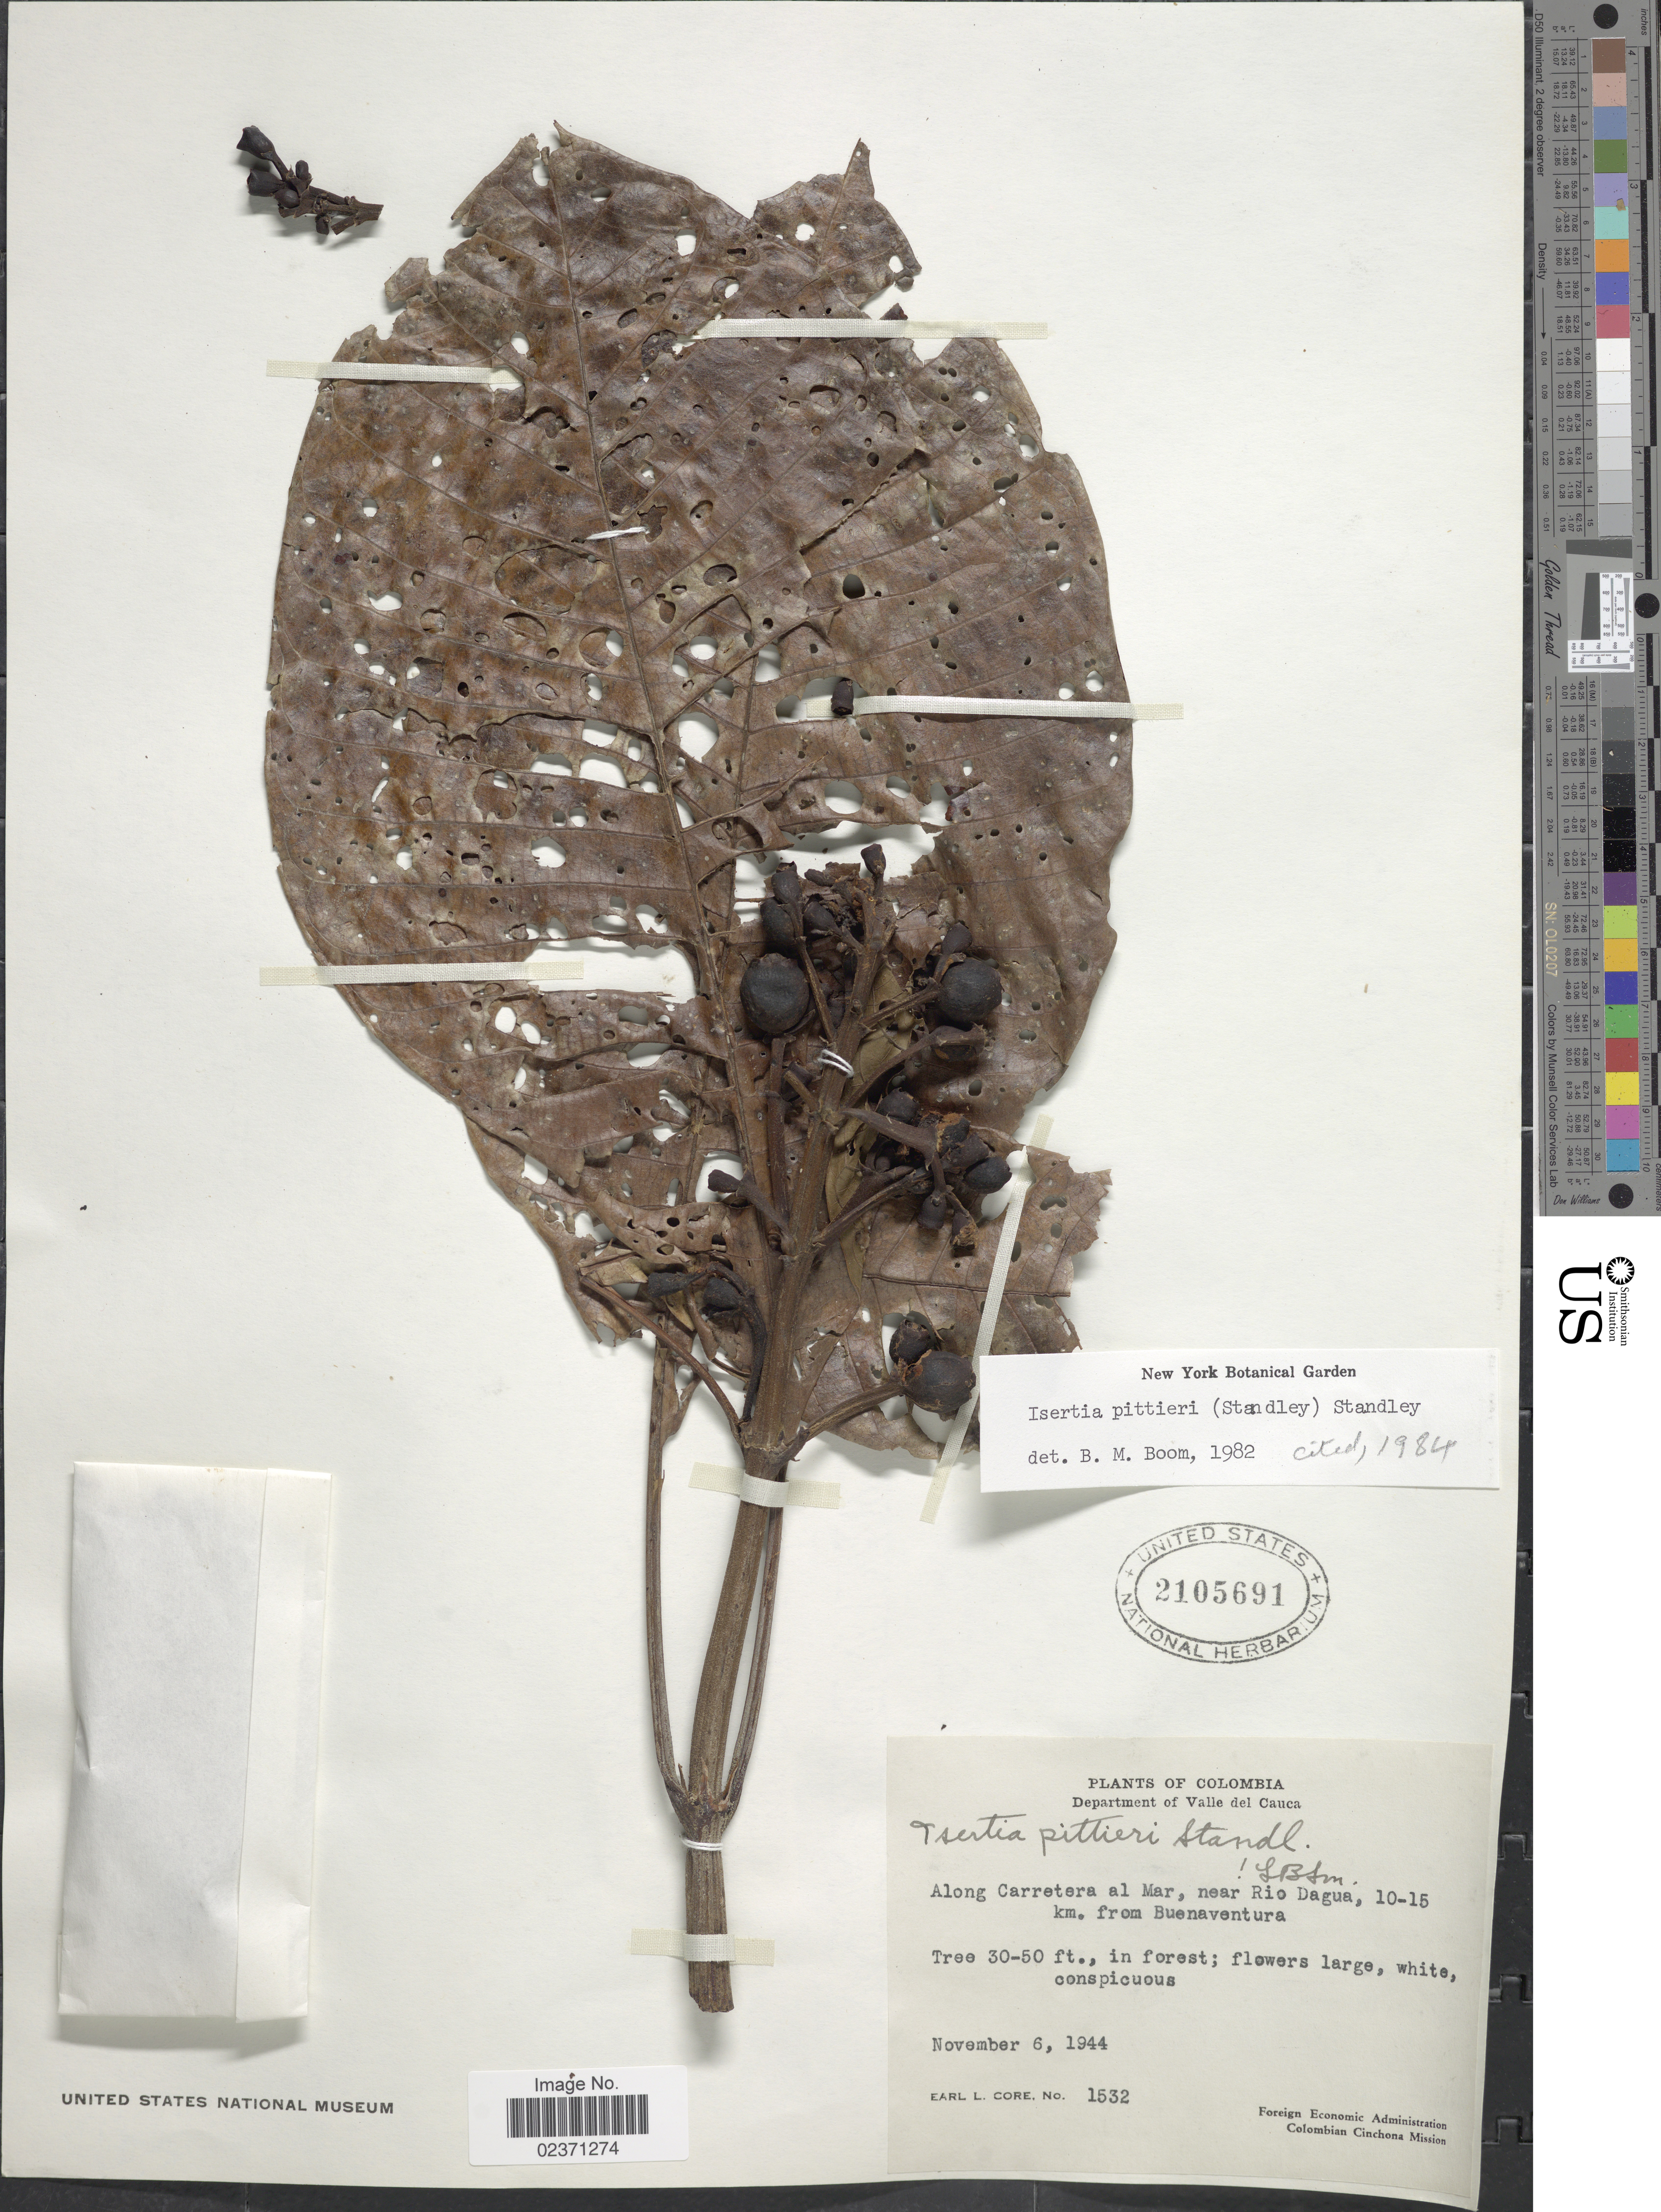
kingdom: Plantae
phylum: Tracheophyta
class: Magnoliopsida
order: Gentianales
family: Rubiaceae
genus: Isertia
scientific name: Isertia pittieri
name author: (Standl.) Standl.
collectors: E. L. Core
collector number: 1532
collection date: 1944-11-06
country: Colombia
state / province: Valle del Cauca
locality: Department of Valle del Cauca. Along Carretera al Mar, near Rio Dagua, 10-15 km. from Buenaventura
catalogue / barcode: US 2105691